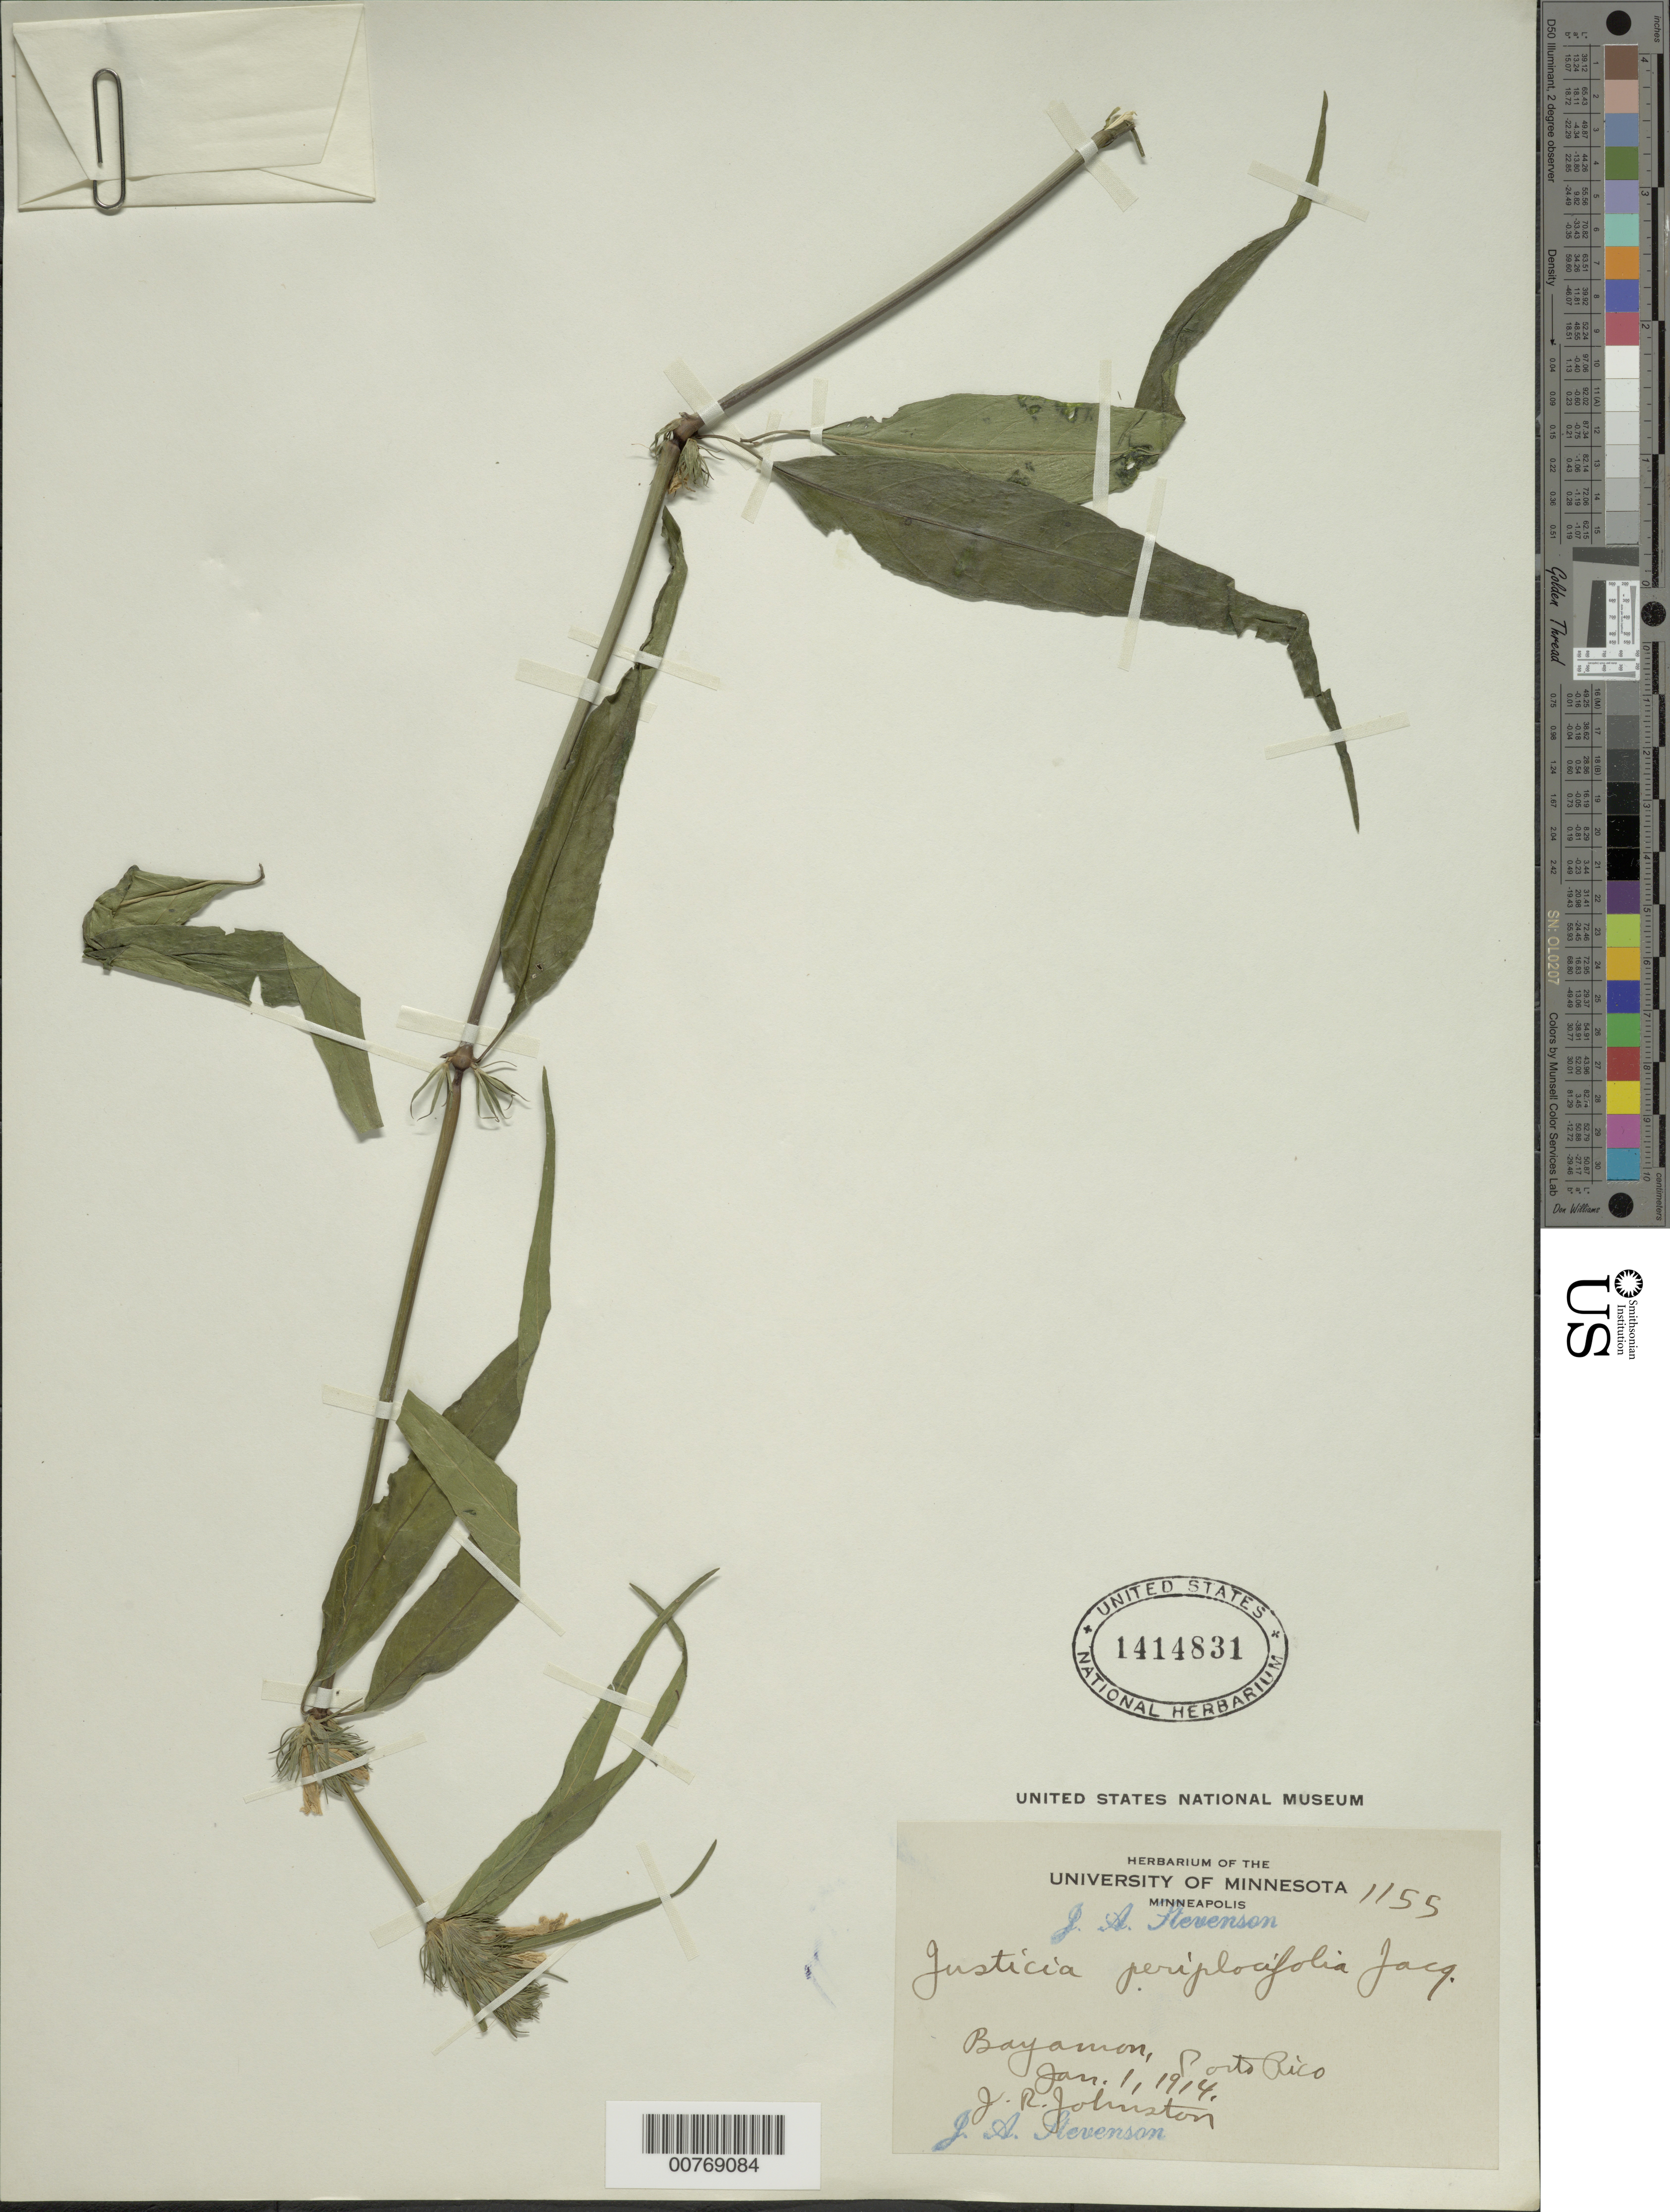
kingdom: Plantae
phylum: Tracheophyta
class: Magnoliopsida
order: Lamiales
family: Acanthaceae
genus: Justicia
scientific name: Justicia periplocifolia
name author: Jacq.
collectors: J. Johnston & J. A. Stevenson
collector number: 1155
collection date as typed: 01 Jan 1914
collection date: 1914-01-01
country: Puerto Rico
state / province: Bayamón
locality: Bayamon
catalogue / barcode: US 1414831